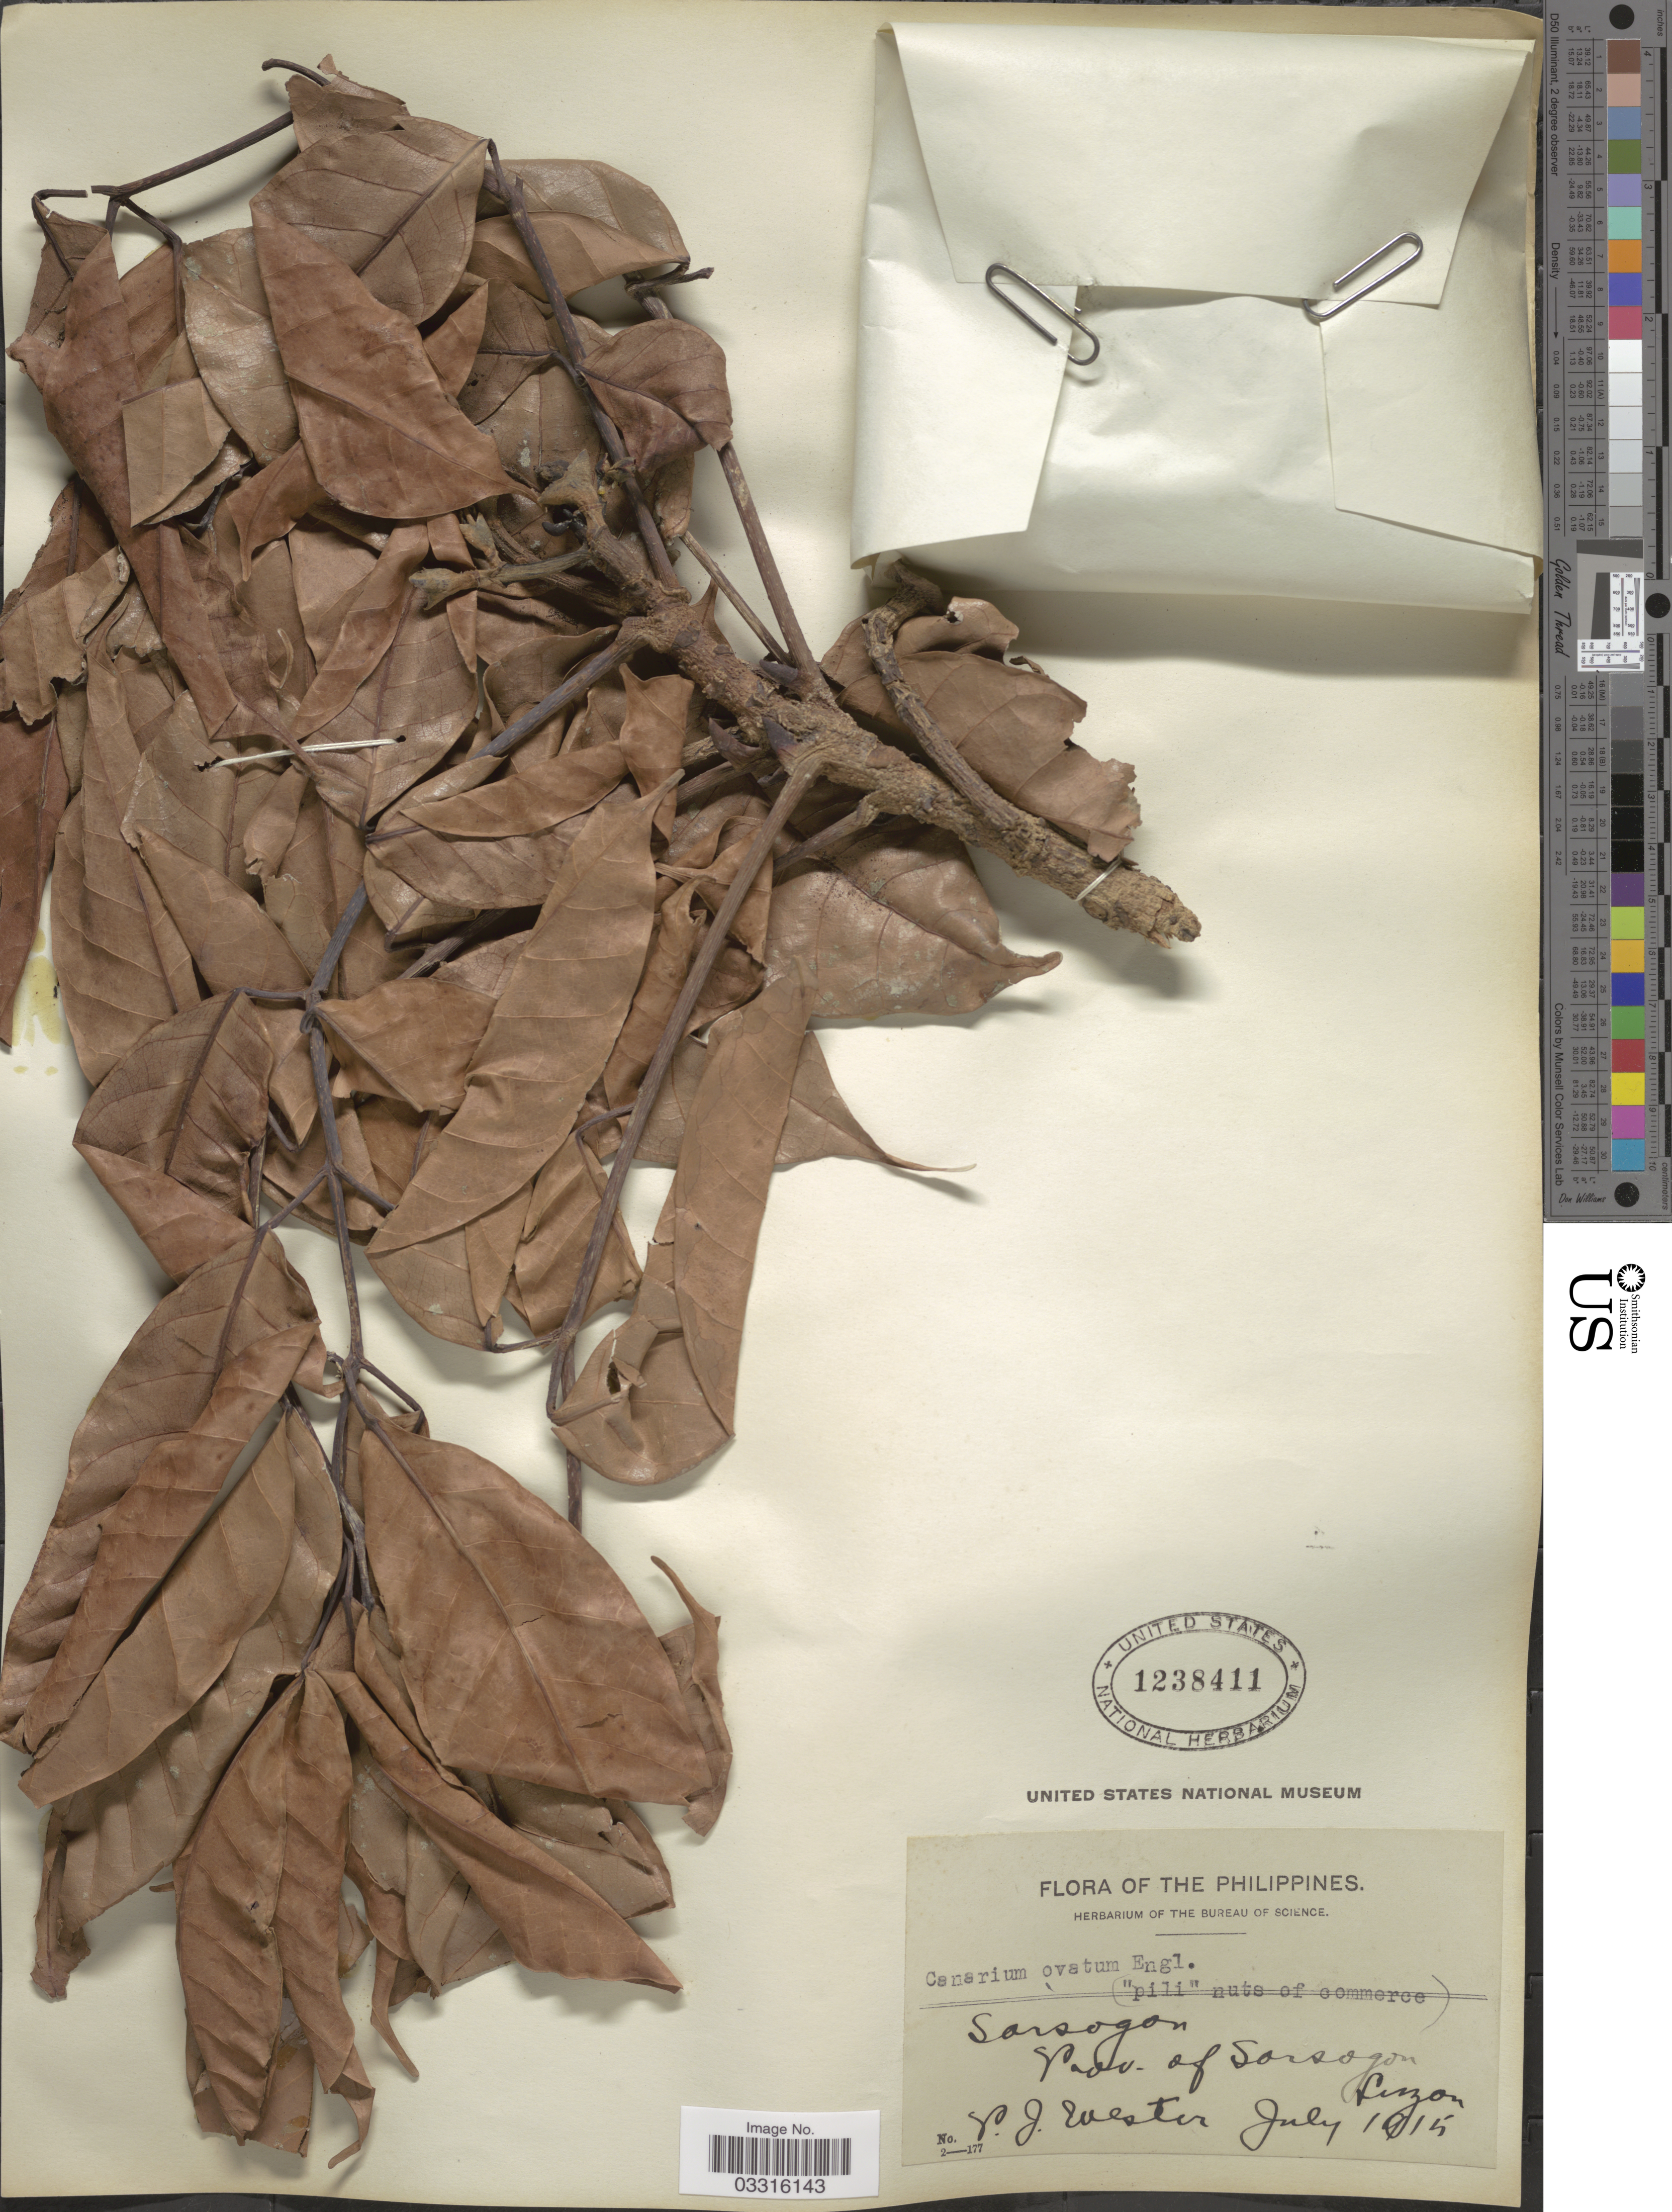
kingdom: Plantae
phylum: Tracheophyta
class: Magnoliopsida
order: Sapindales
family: Burseraceae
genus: Canarium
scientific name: Canarium ovatum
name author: Engl.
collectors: P. J. Wester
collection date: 1915-07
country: Philippines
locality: Sorsogon, Prov. of Sorsogon, Luzon.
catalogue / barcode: US 1238411